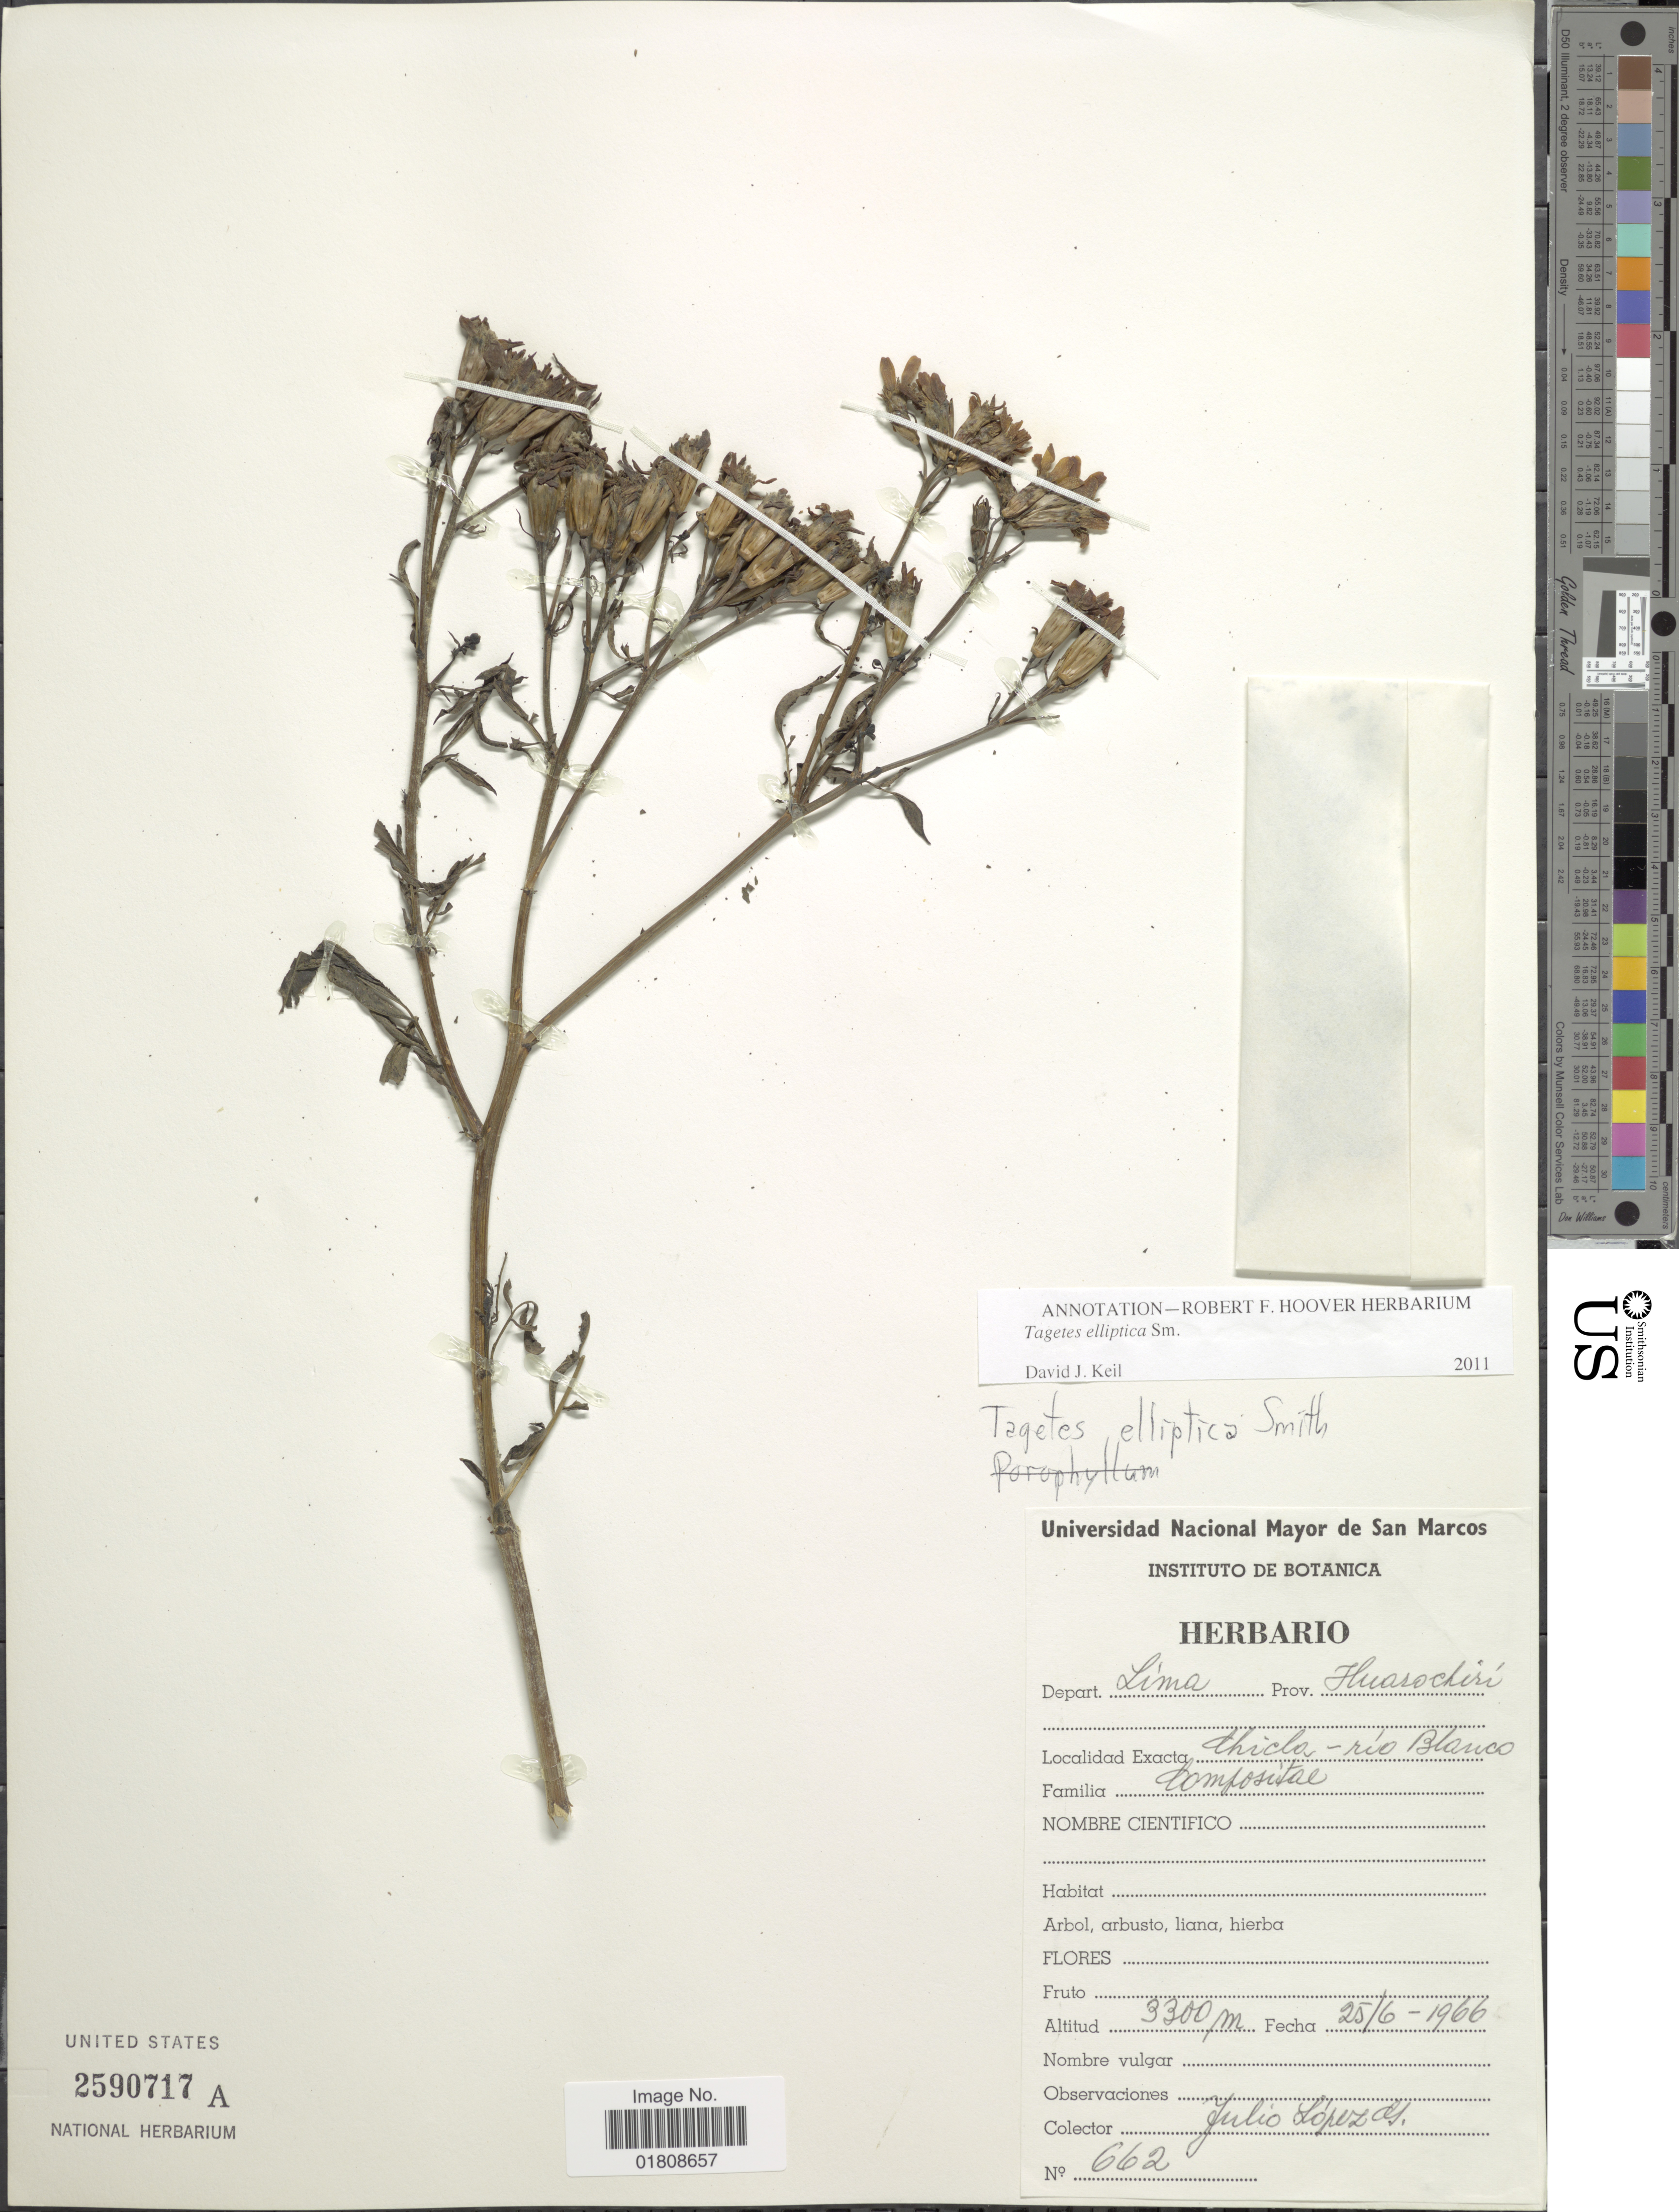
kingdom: Plantae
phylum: Tracheophyta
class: Magnoliopsida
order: Asterales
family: Asteraceae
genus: Tagetes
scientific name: Tagetes elliptica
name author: Sm. in Rees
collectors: J. Lopez M.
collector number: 662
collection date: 1966-06-25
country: Peru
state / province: Lima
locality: Prov. Huarochiri, Chicla-rio Blanco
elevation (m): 3300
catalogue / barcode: US 2590717A